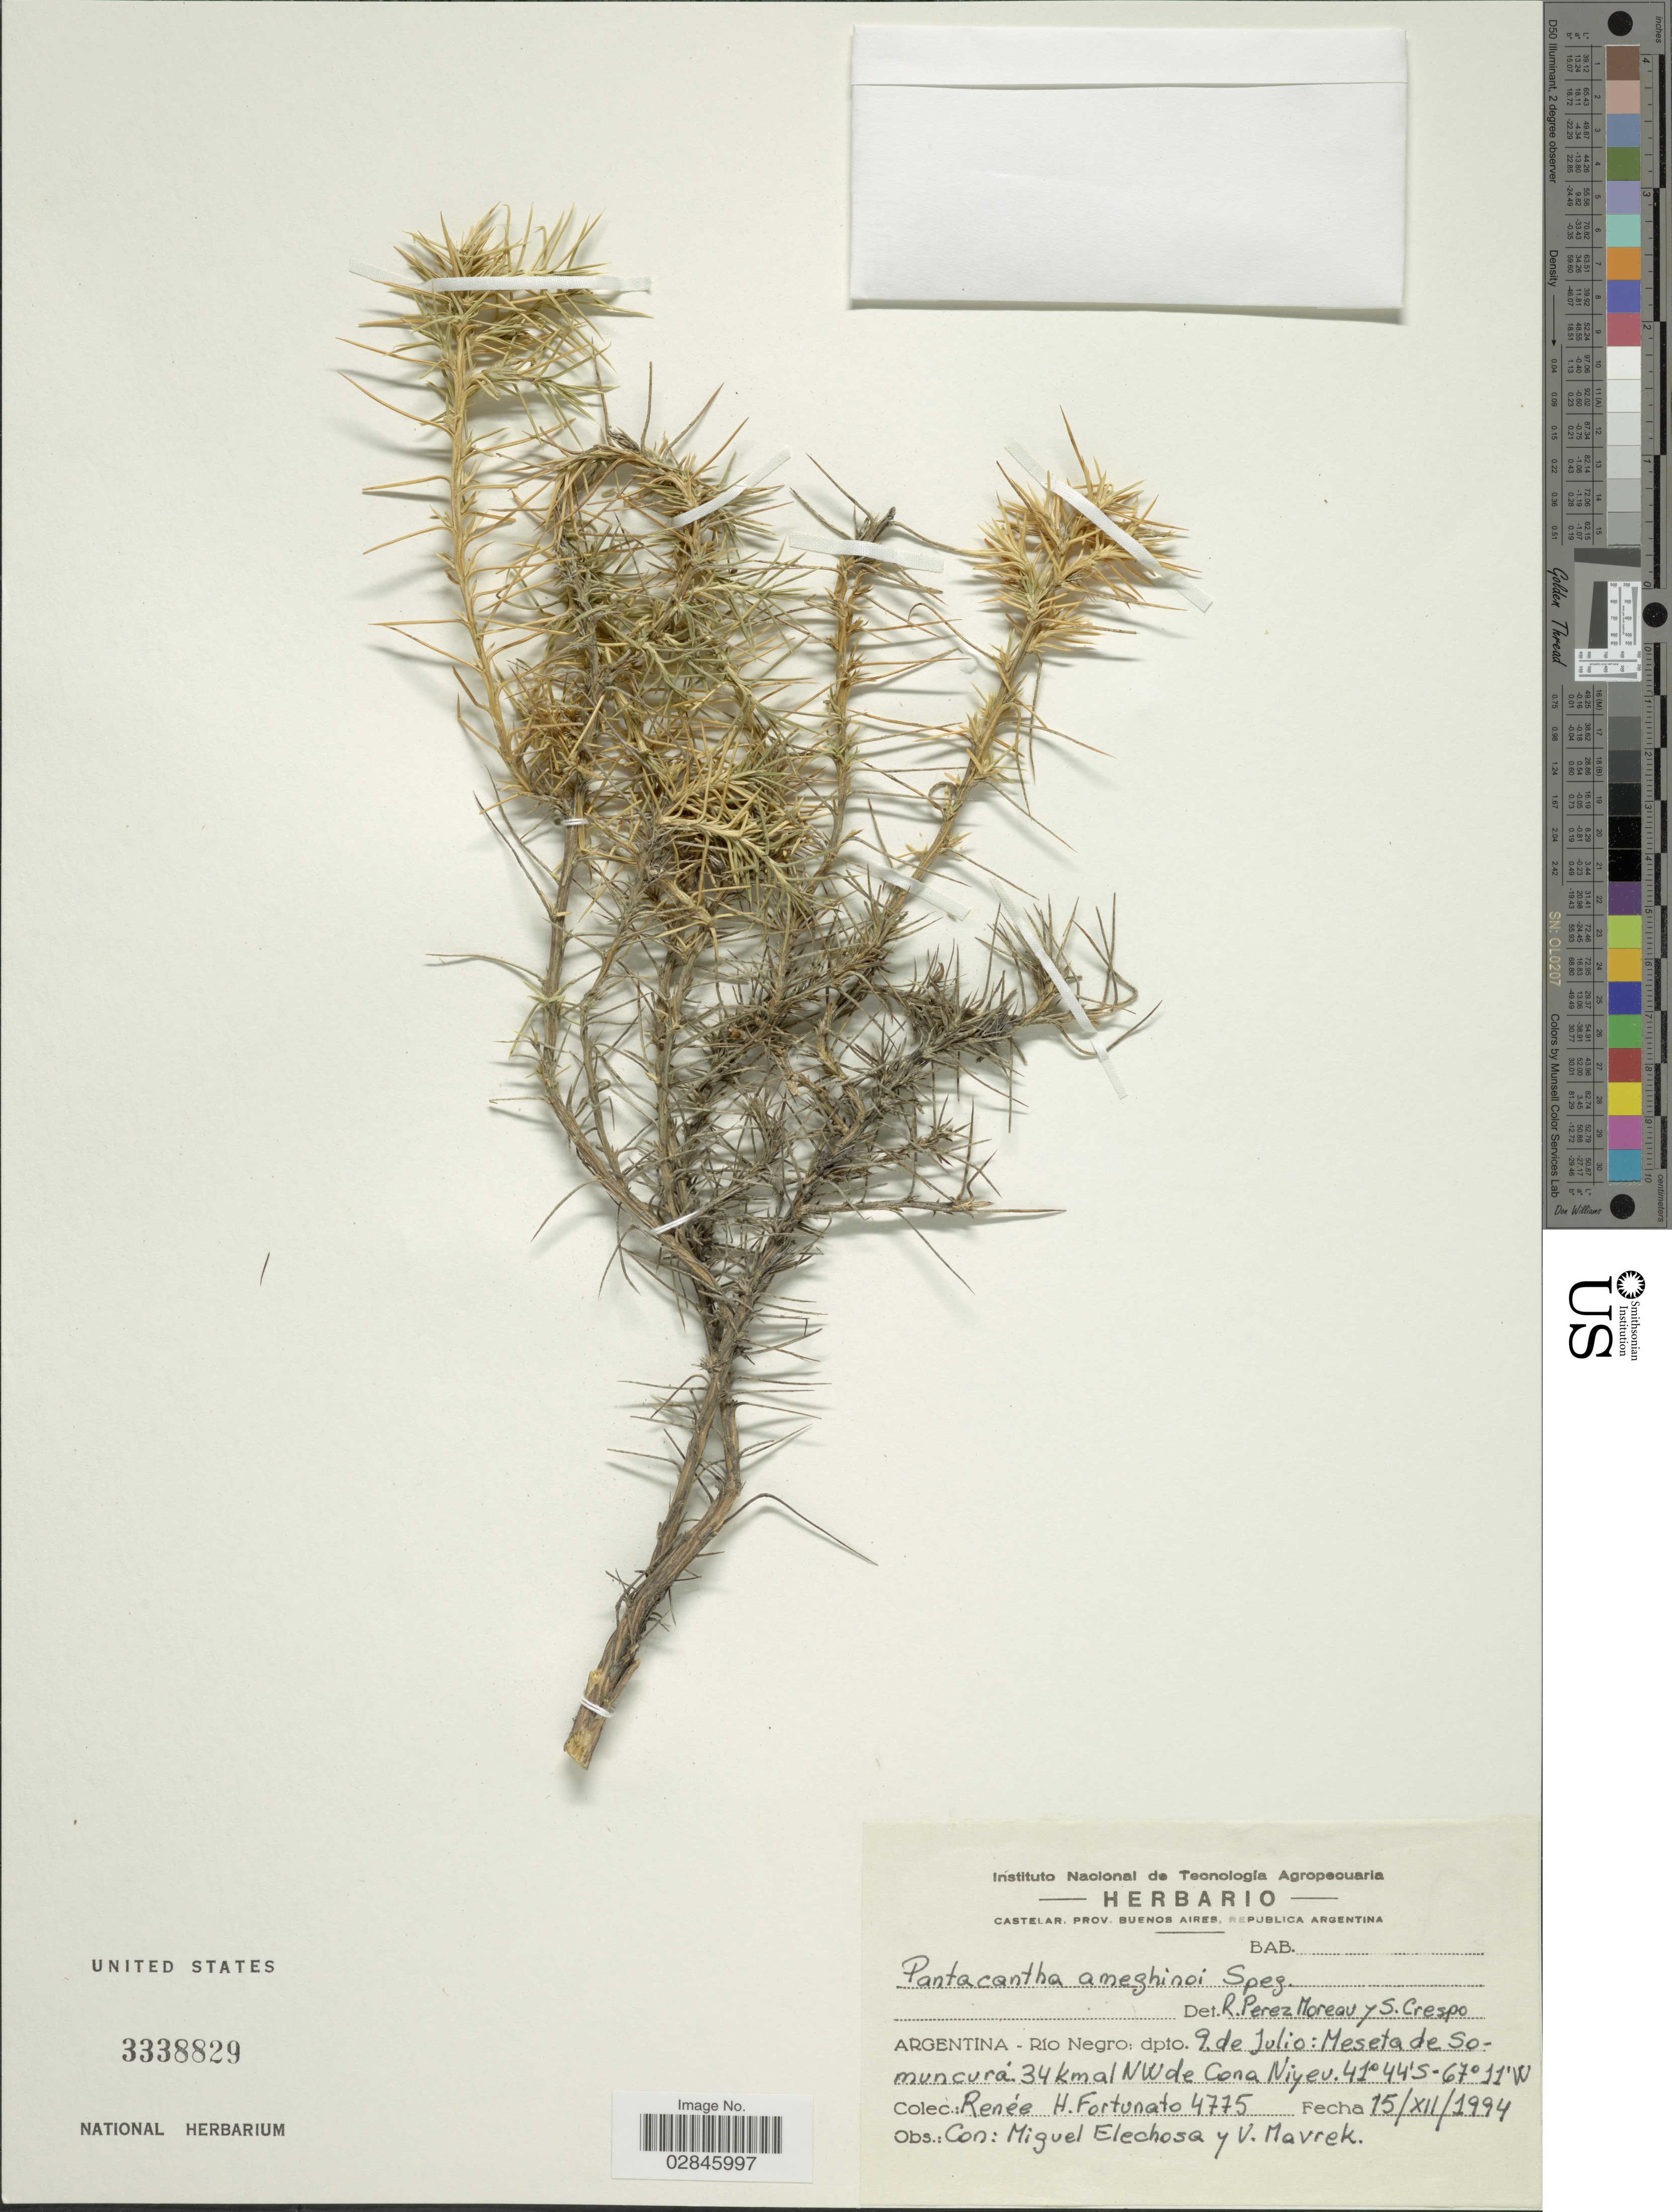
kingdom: Plantae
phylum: Tracheophyta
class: Magnoliopsida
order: Solanales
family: Solanaceae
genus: Pantacantha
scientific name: Pantacantha ameghinoi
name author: Speg.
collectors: R. H. Fortunato, M. Elechosa & V. Mavrek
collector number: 4775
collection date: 1994-12-15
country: Argentina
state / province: Rio Negro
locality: Dpto. 9 de Julio: Meseta de Somuncurá, 34 km al NW de Cona Niyeu.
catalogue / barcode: US 3338829